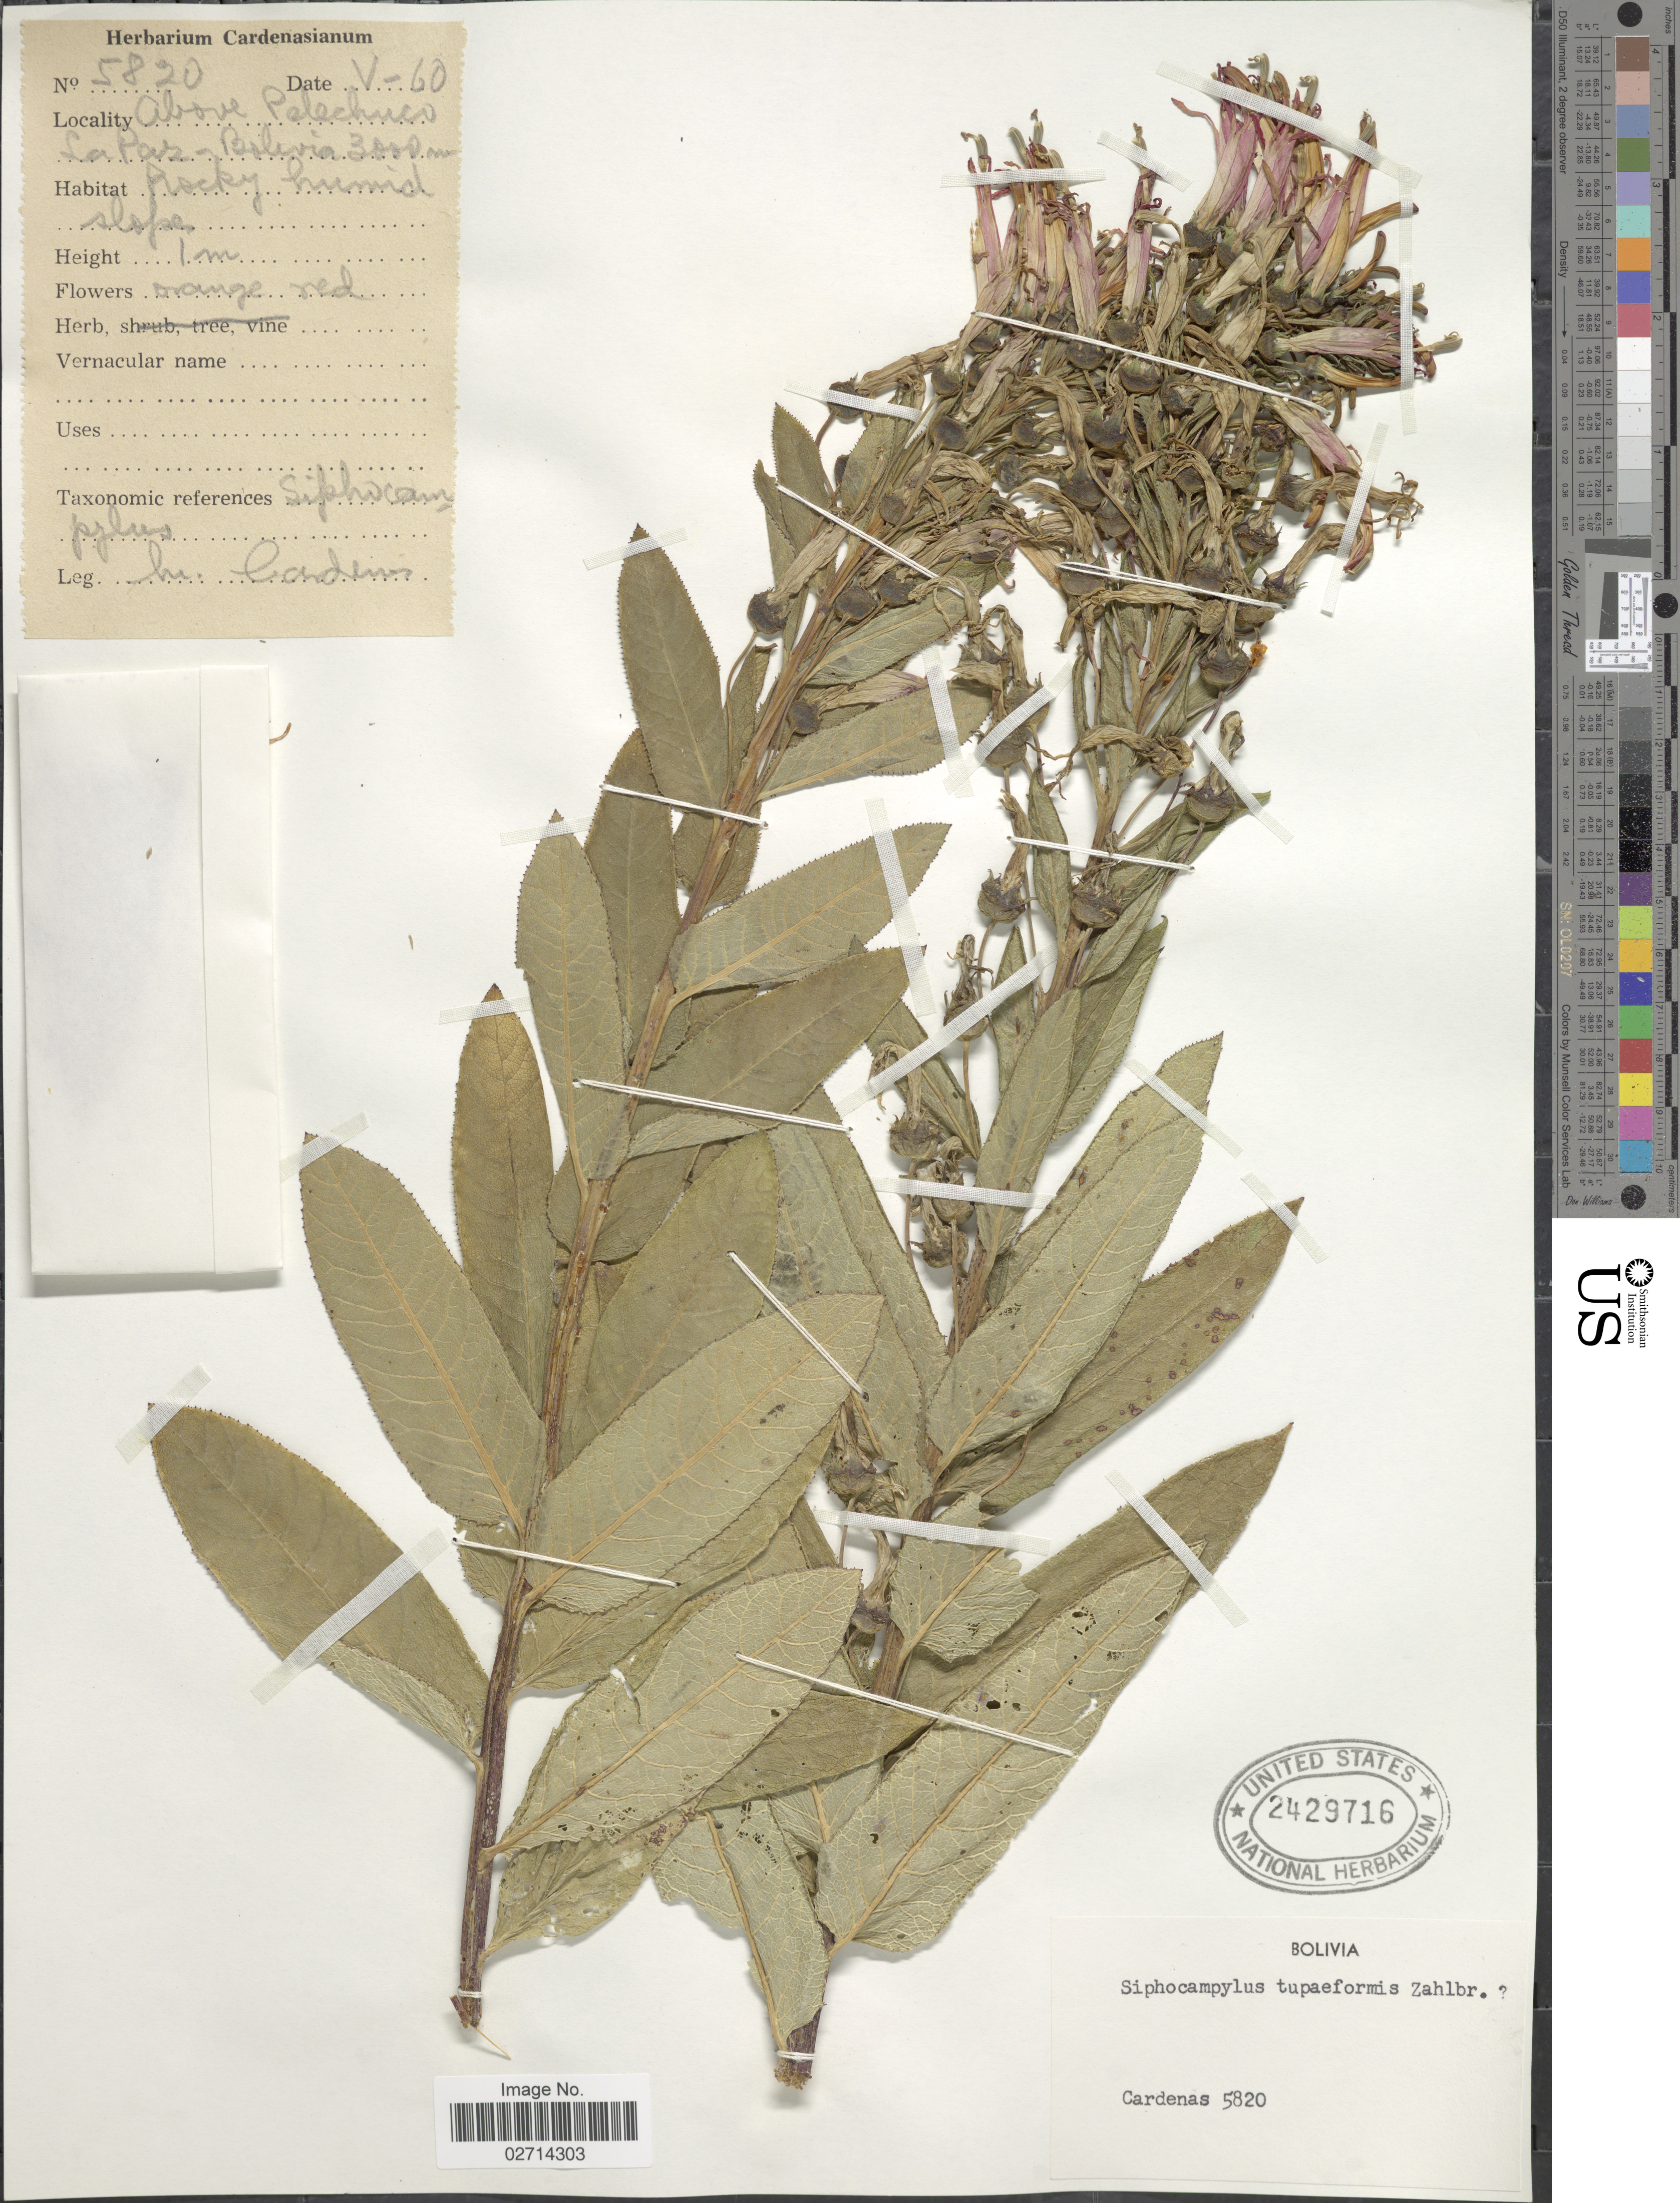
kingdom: Plantae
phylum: Tracheophyta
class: Magnoliopsida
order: Asterales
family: Campanulaceae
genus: Siphocampylus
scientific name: Siphocampylus tupaeformis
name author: Zahlbr.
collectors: M. Cárdenas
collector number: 5820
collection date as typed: Transcribed d/m/y: /5/60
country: Bolivia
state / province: La Paz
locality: Above Palechuco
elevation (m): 3000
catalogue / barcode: US 2429716